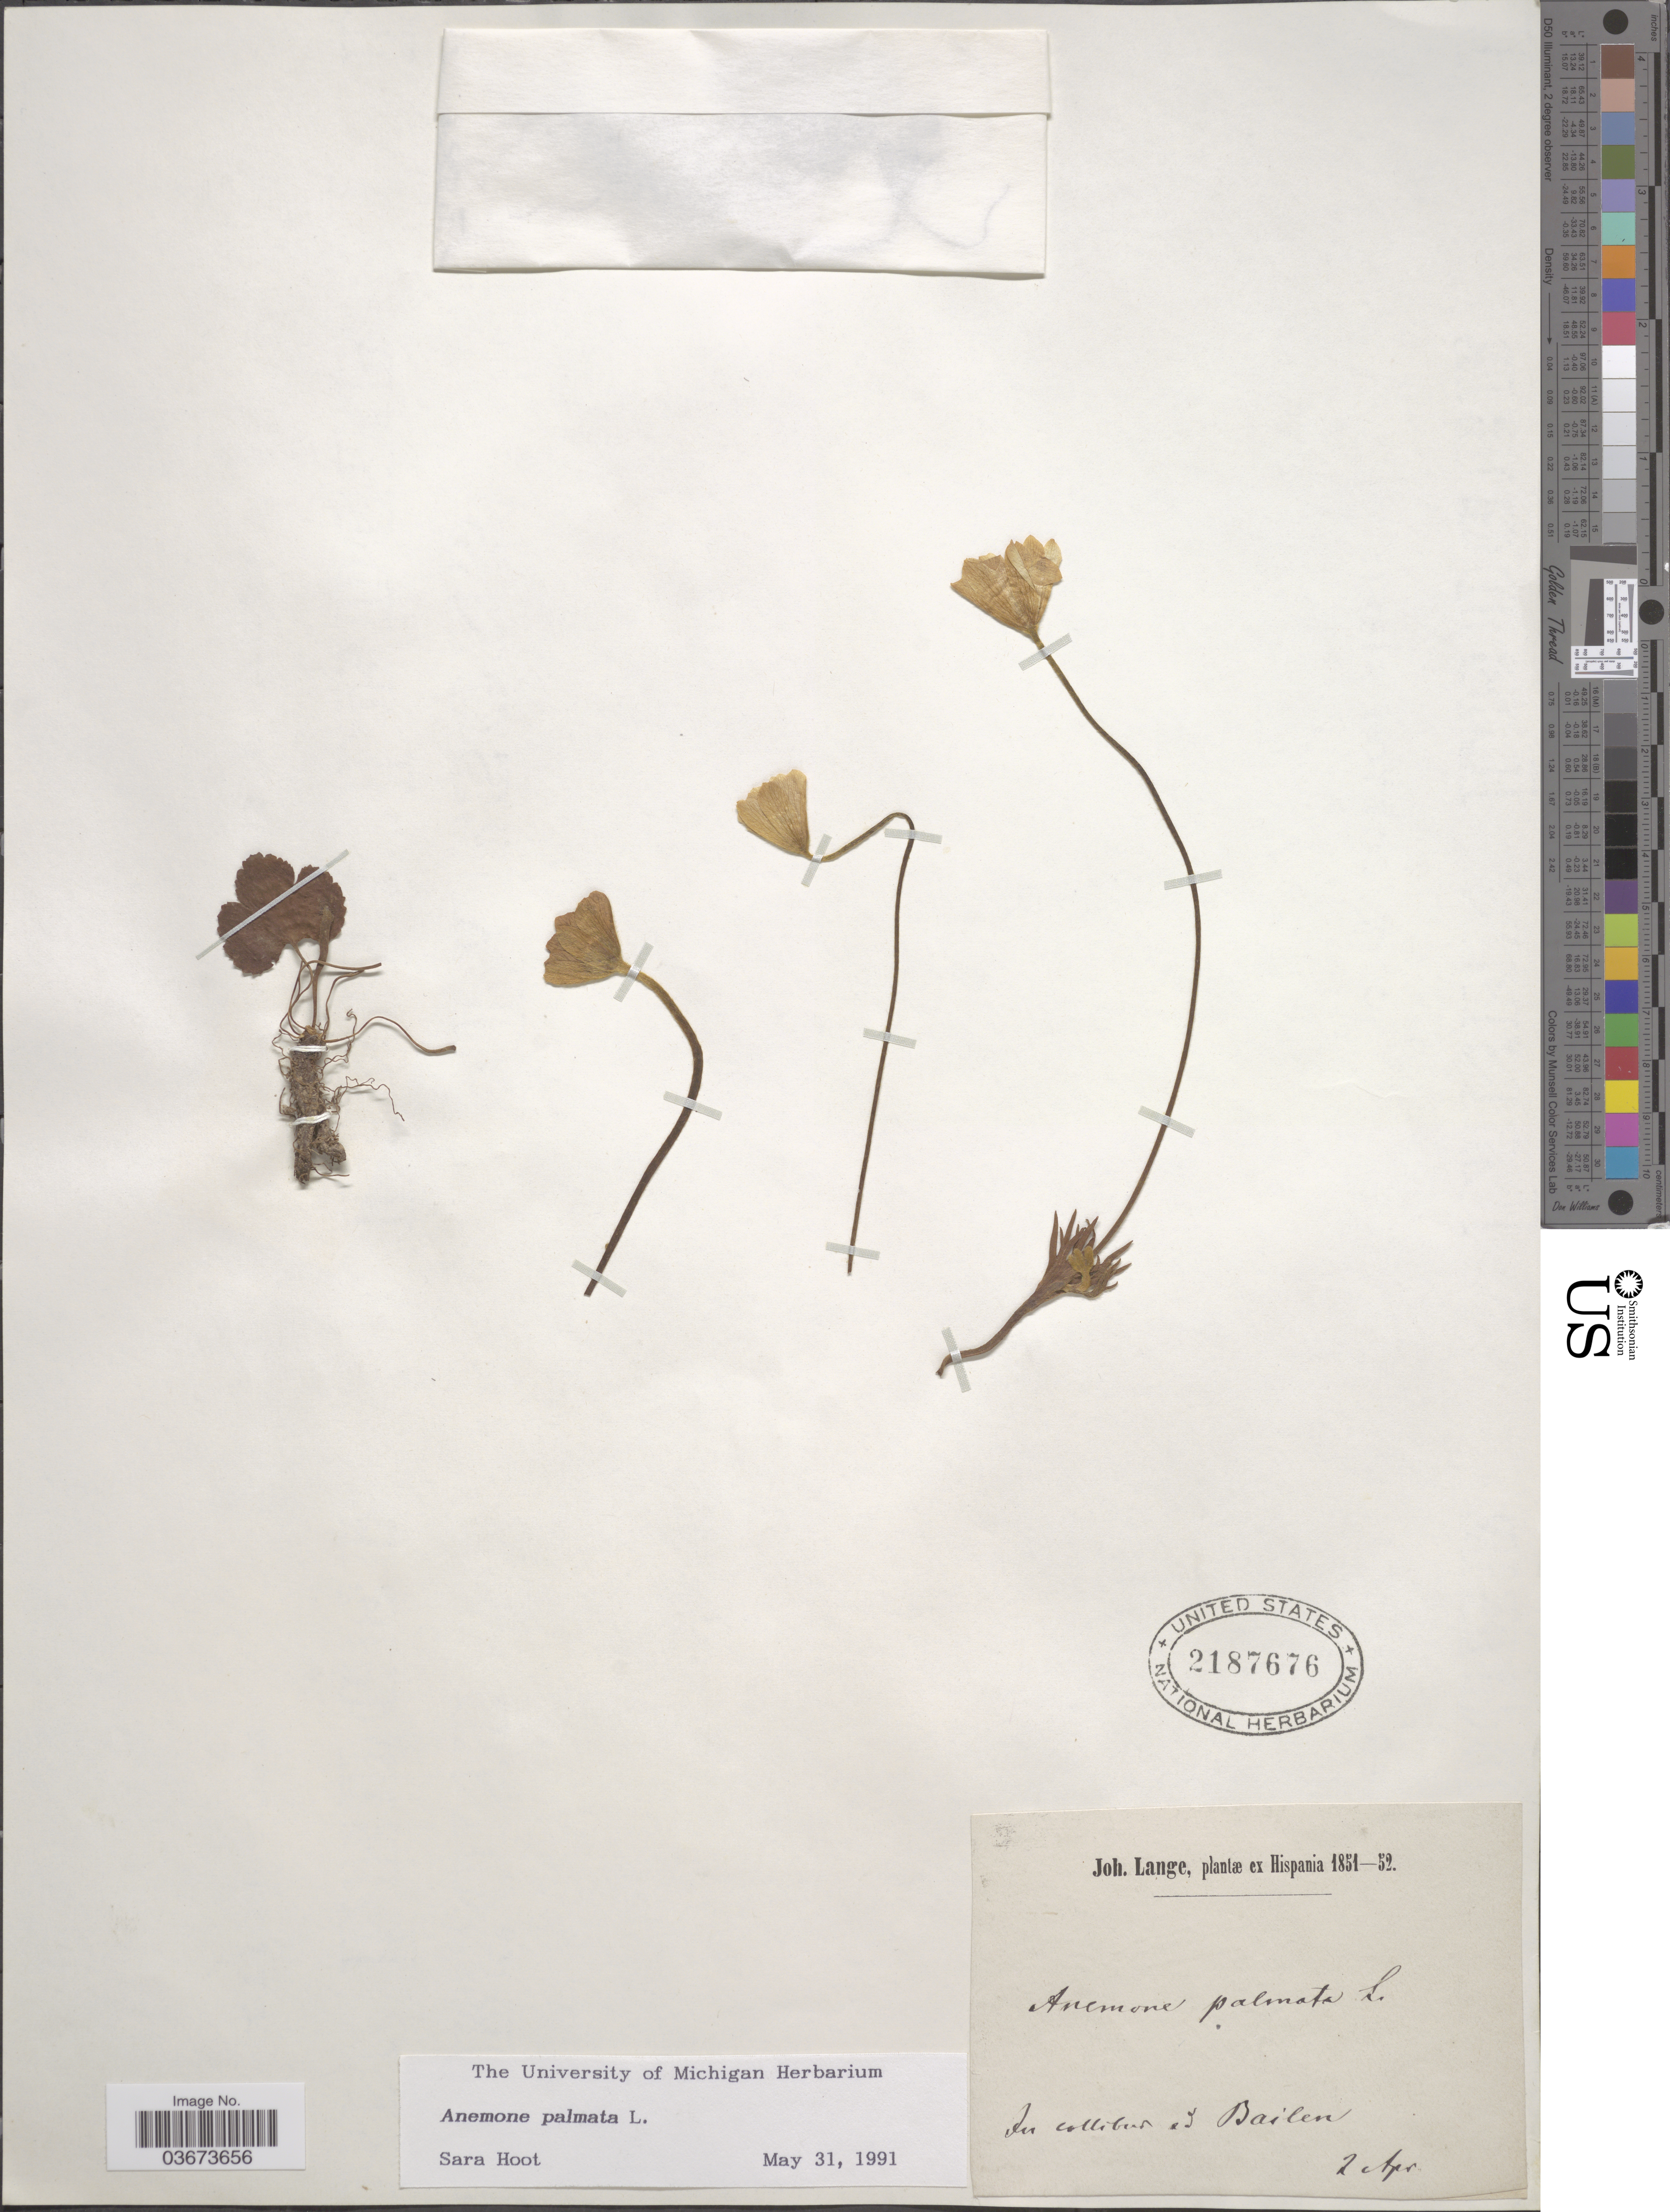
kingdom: Plantae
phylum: Tracheophyta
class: Magnoliopsida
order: Ranunculales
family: Ranunculaceae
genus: Anemone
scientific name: Anemone palmata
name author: L.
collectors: J. M. C. Lange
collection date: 1851-04-02/1852-04-02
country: Spain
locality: Hispania. In collibus ad Bailen.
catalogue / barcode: US 2187676